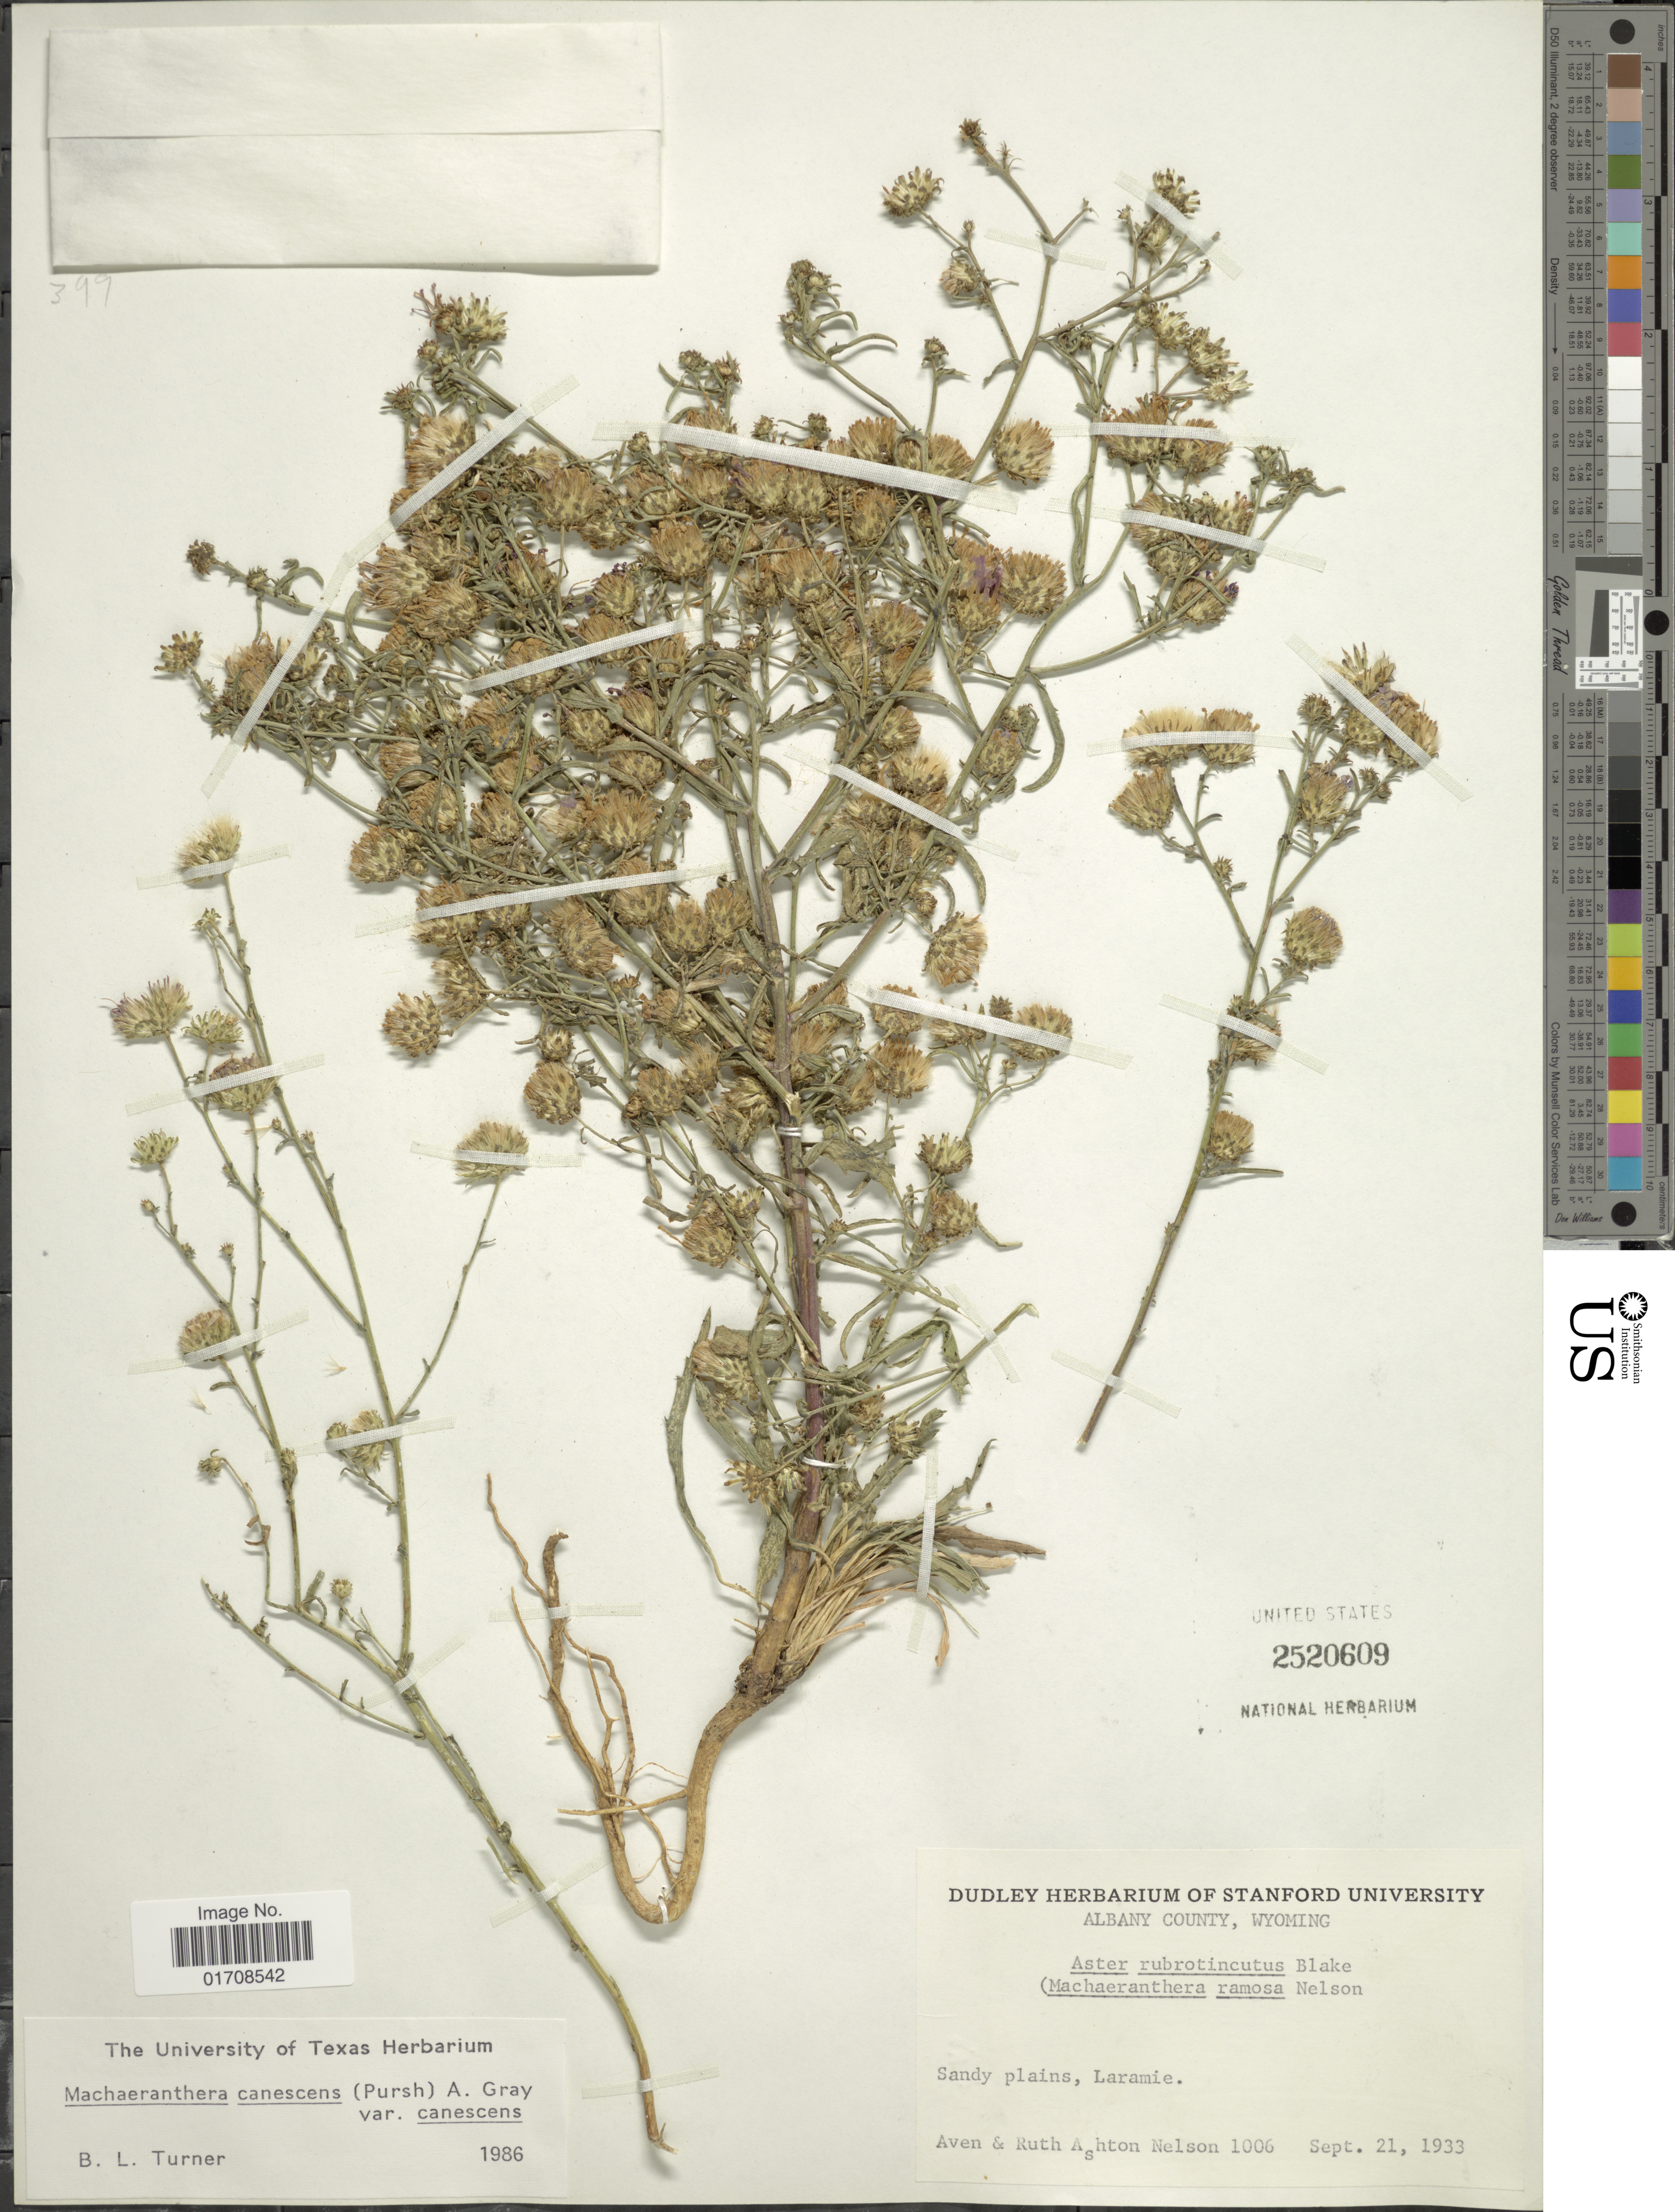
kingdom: Plantae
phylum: Tracheophyta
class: Magnoliopsida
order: Asterales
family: Asteraceae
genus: Machaeranthera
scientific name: Machaeranthera canescens var. canescens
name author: (Pursh) A. Gray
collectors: A. Nelson & R. A. Nelson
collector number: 1006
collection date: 1933-09-21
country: United States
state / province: Wyoming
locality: Albany County, Laramie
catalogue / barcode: US 2520609